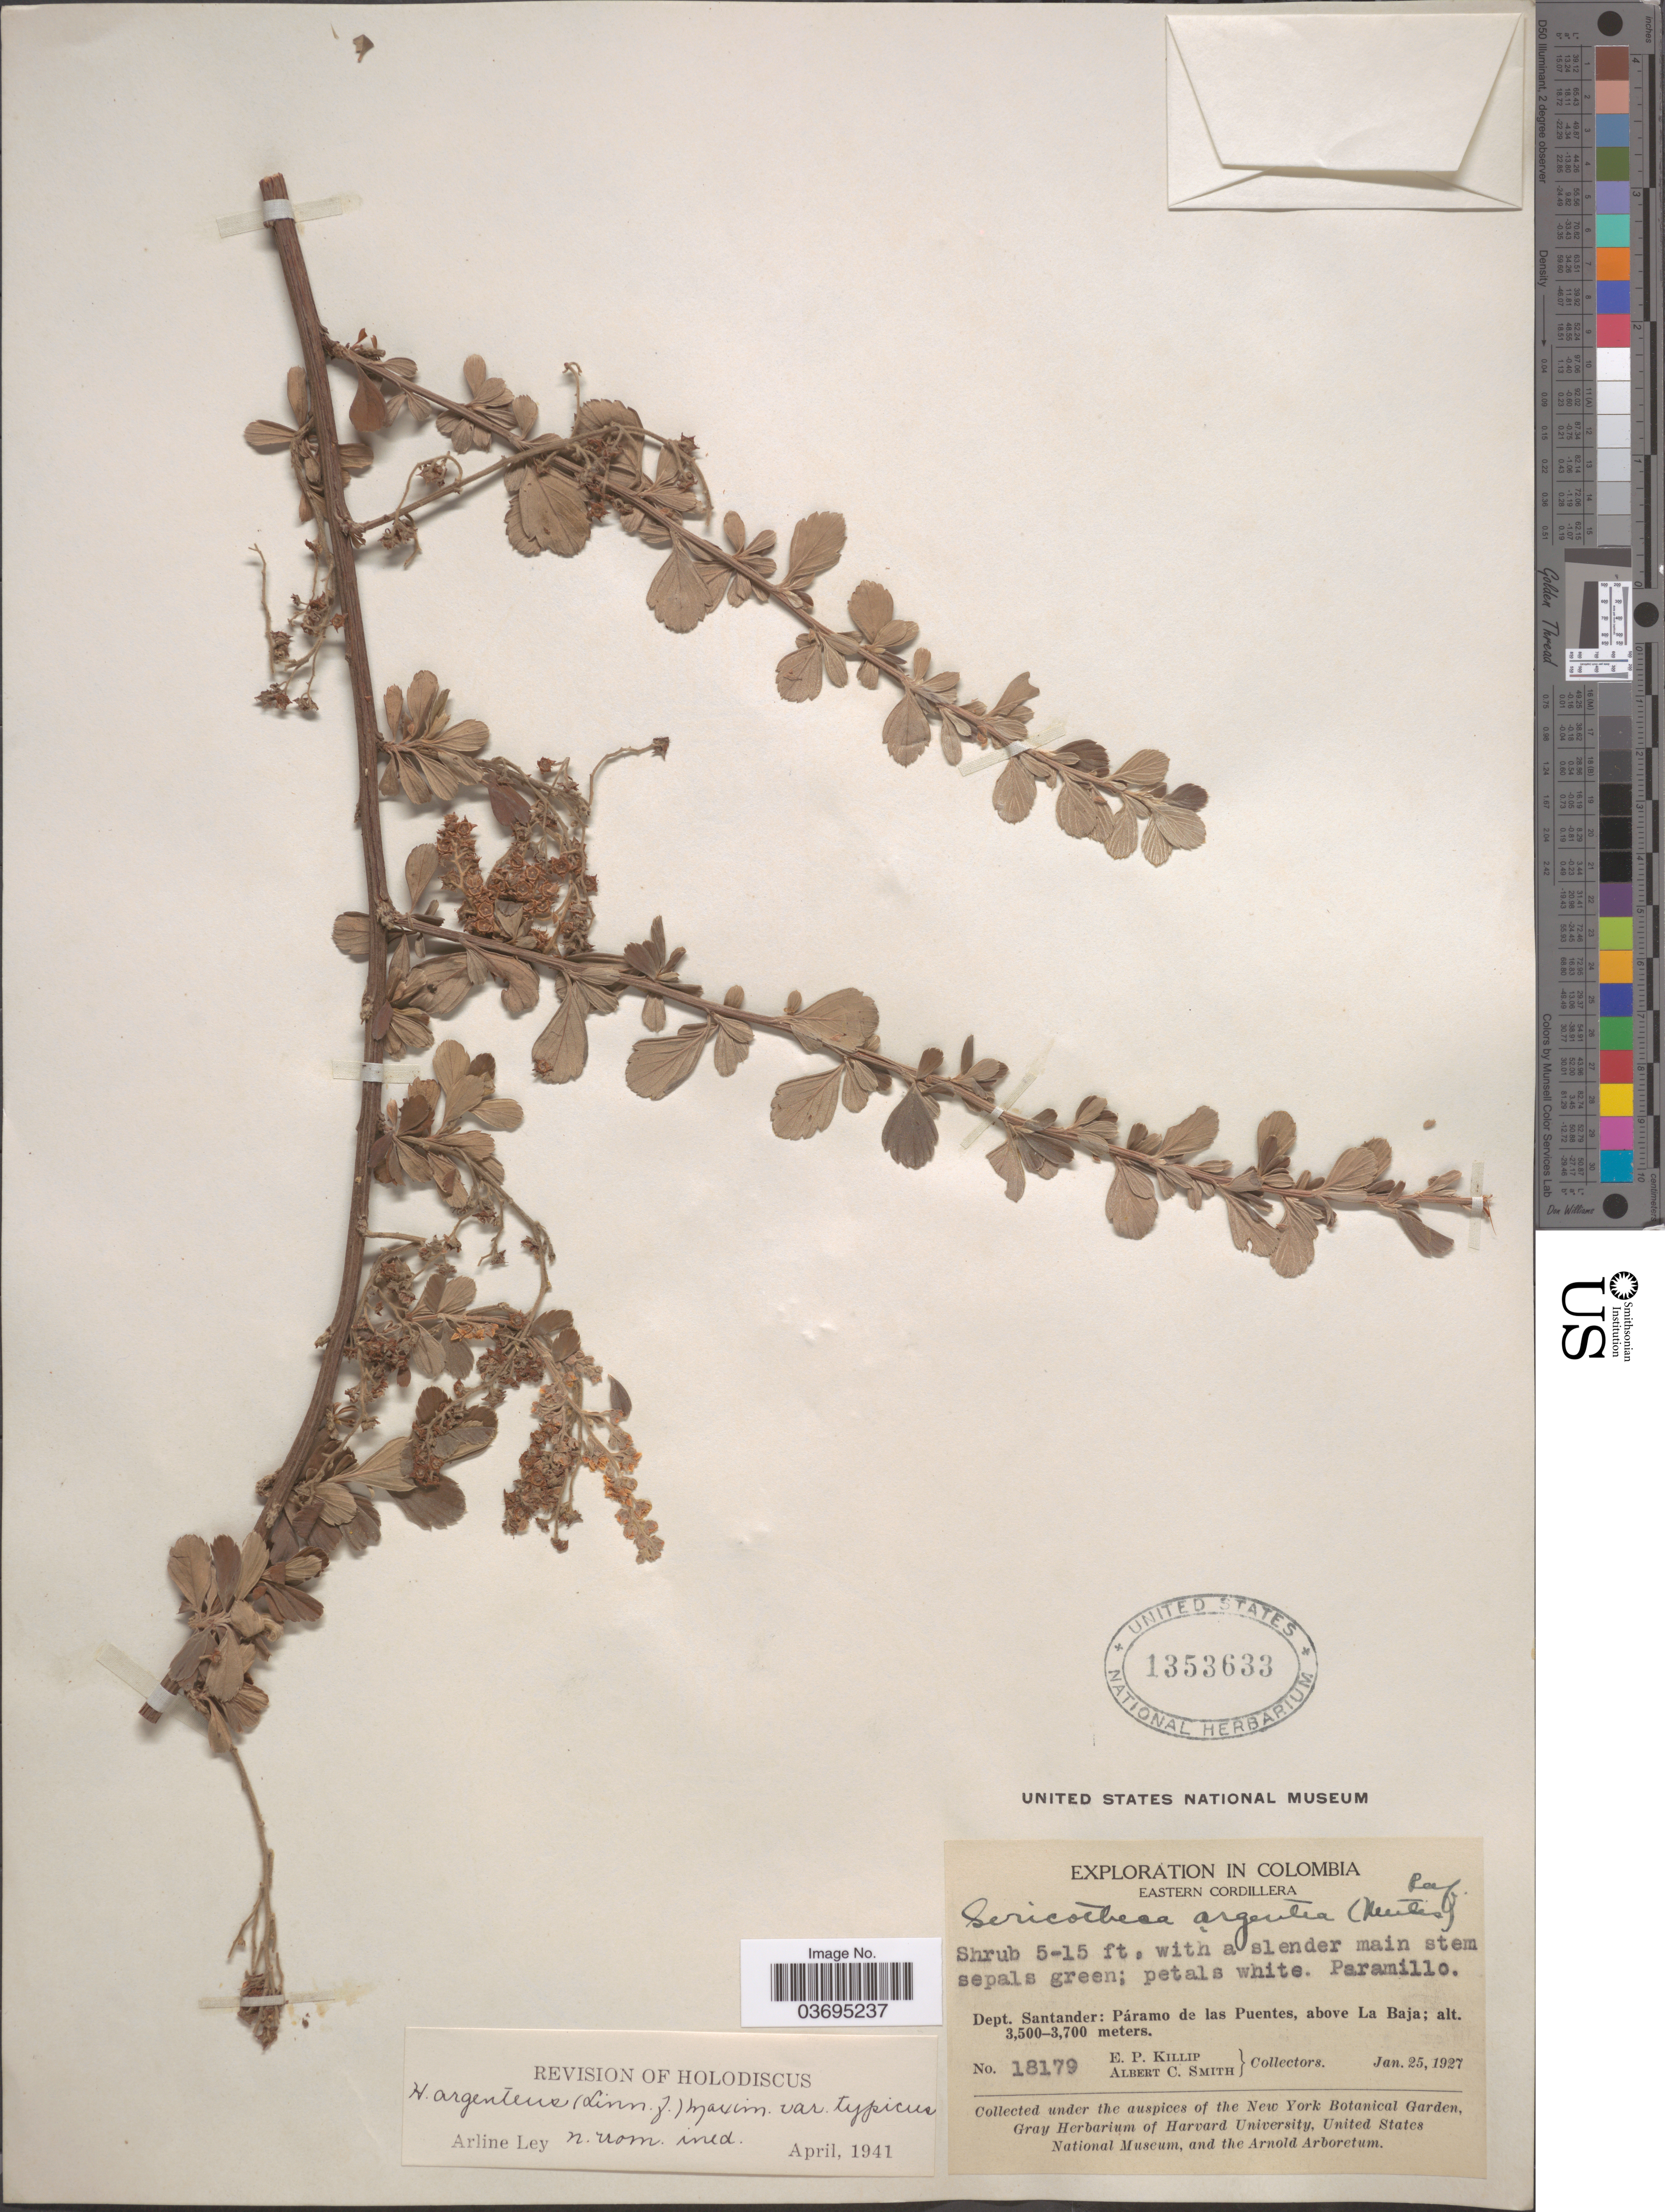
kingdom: Plantae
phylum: Tracheophyta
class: Magnoliopsida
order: Rosales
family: Rosaceae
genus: Holodiscus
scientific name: Holodiscus argenteus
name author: (L. f.) Maxim.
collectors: E. P. Killip & A. C. Smith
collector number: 18179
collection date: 1927-01-25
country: Colombia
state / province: Santander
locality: Eastern Cordillera. Paramillo. Dept. Santander: Páramo de las Puentes, above La Baja.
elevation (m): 3500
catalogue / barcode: US 1353633